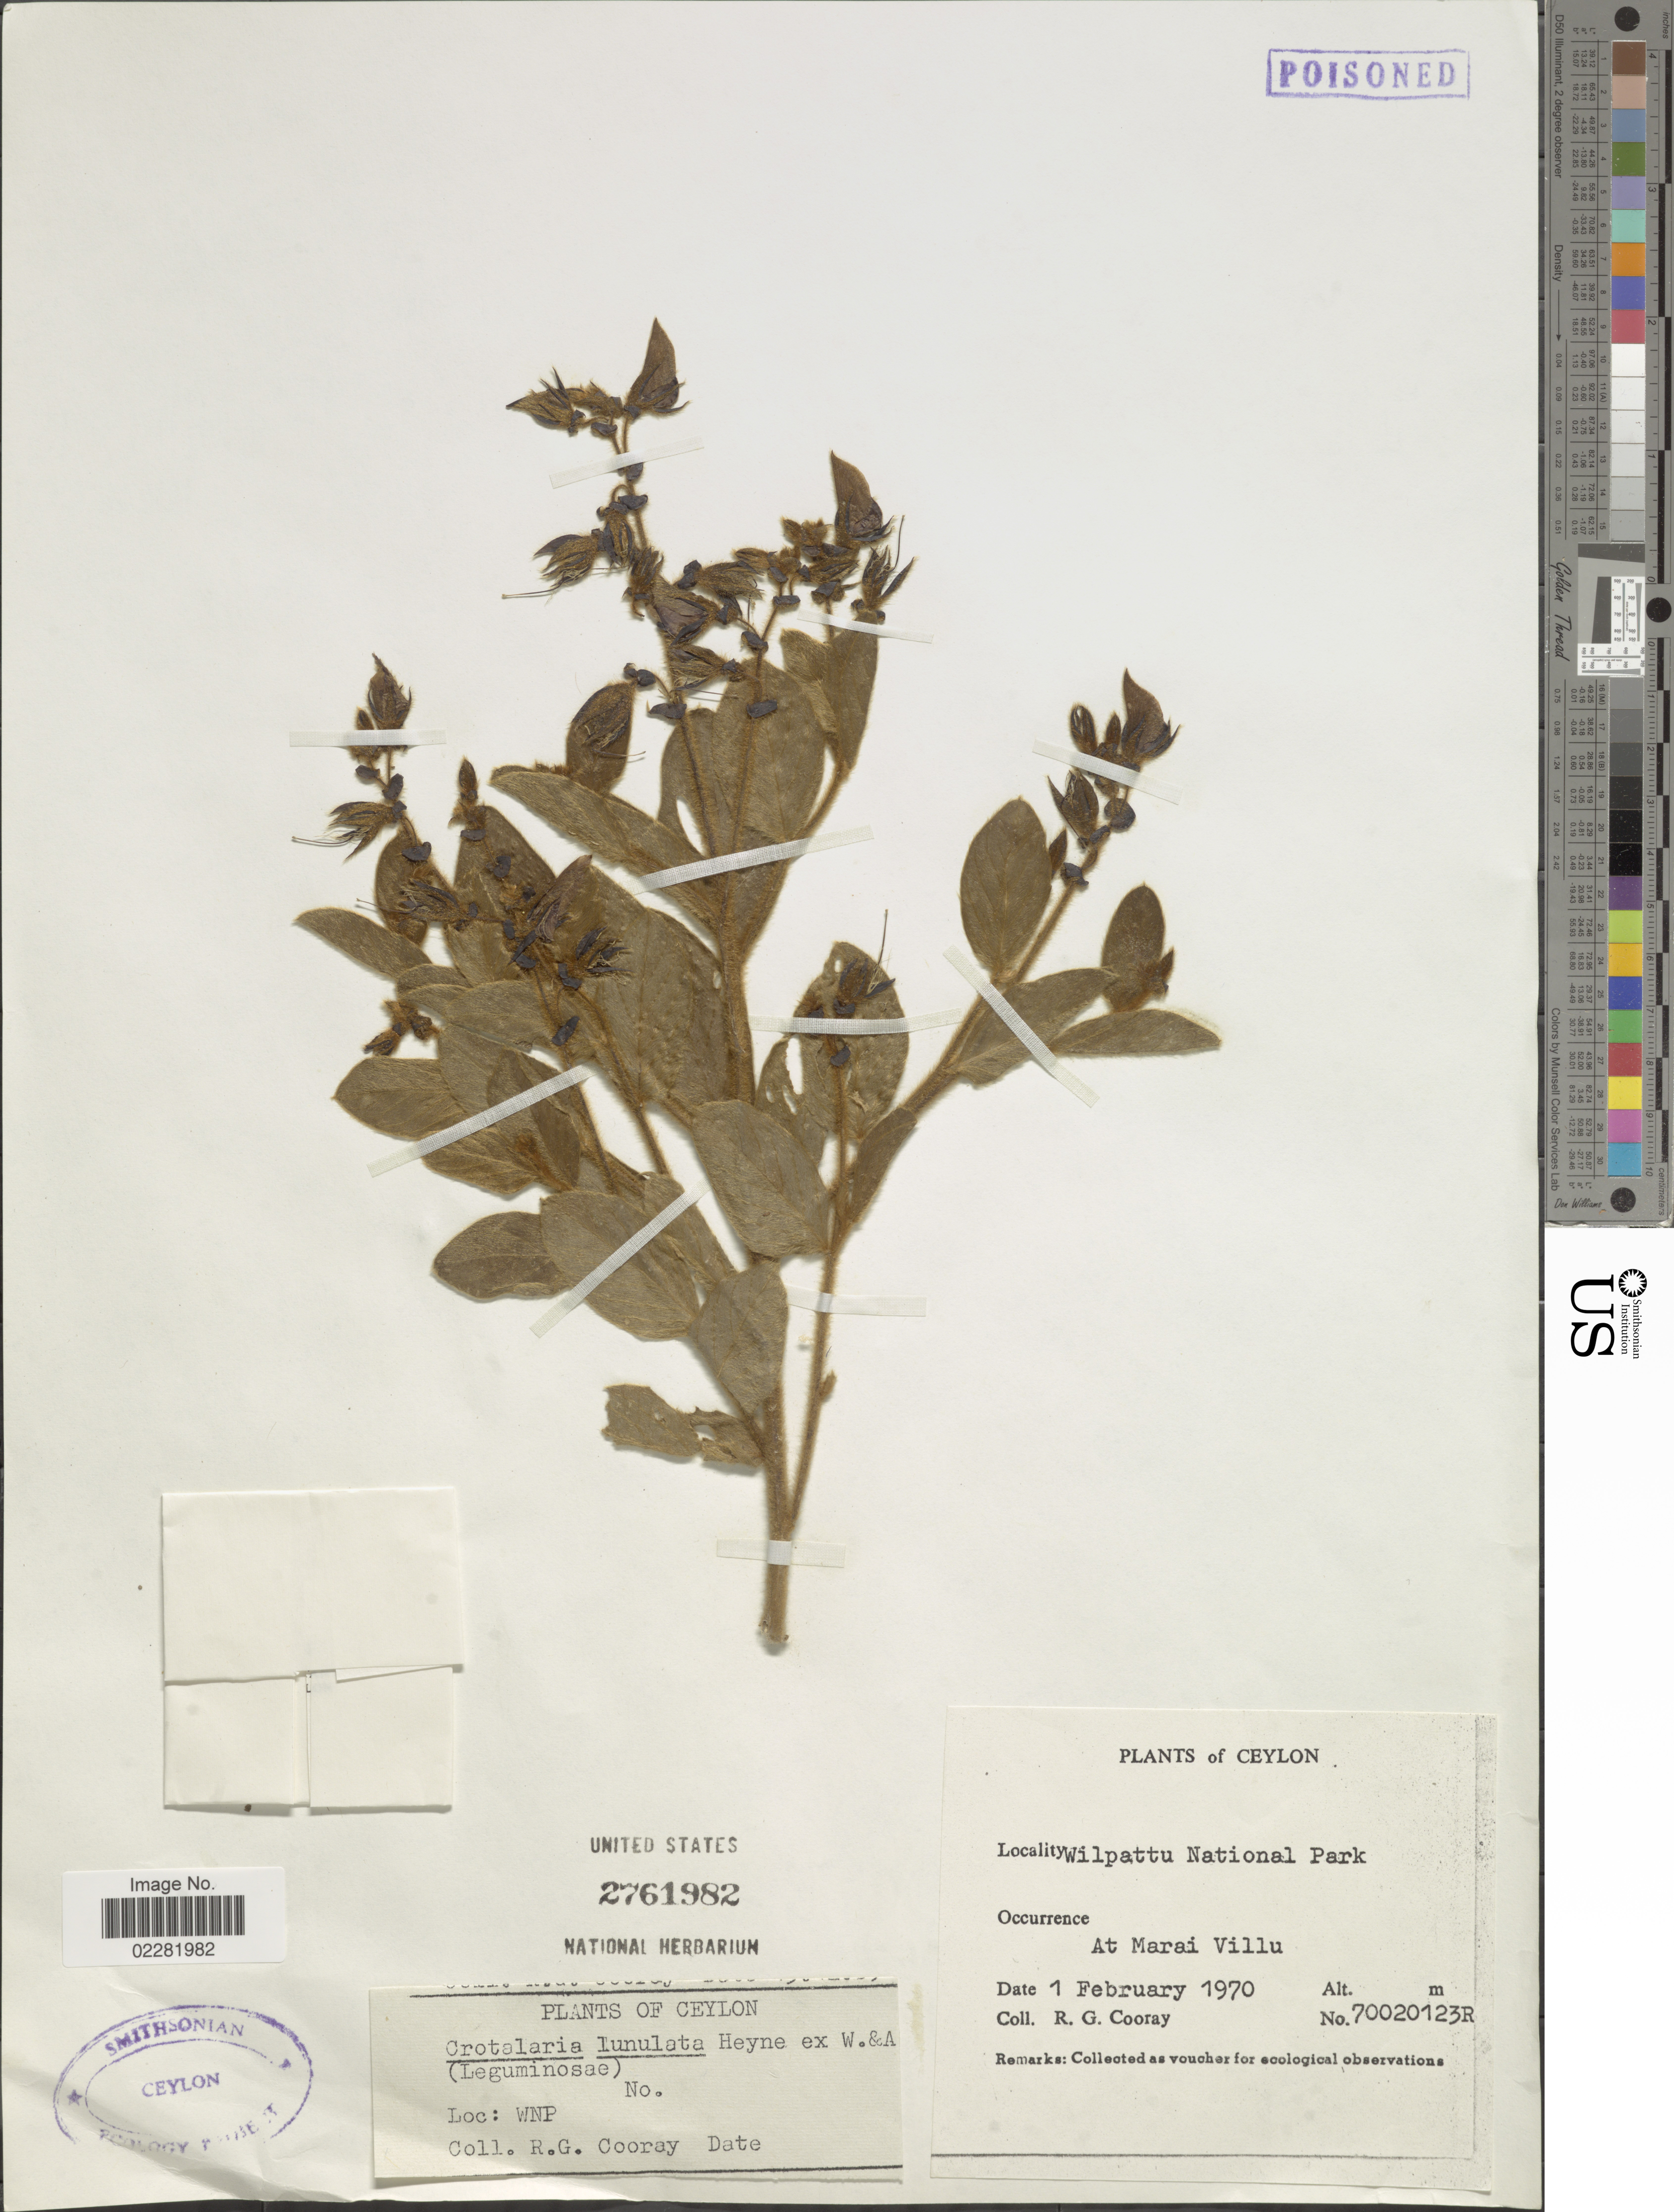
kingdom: Plantae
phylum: Tracheophyta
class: Magnoliopsida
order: Fabales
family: Fabaceae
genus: Crotalaria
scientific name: Crotalaria lunulata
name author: Wight & Arn.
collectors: R. Cooray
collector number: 70020123R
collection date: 1970-02-01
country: Sri Lanka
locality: Ceylon, Wilpattu National Park, At Marai Villu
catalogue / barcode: US 2761982